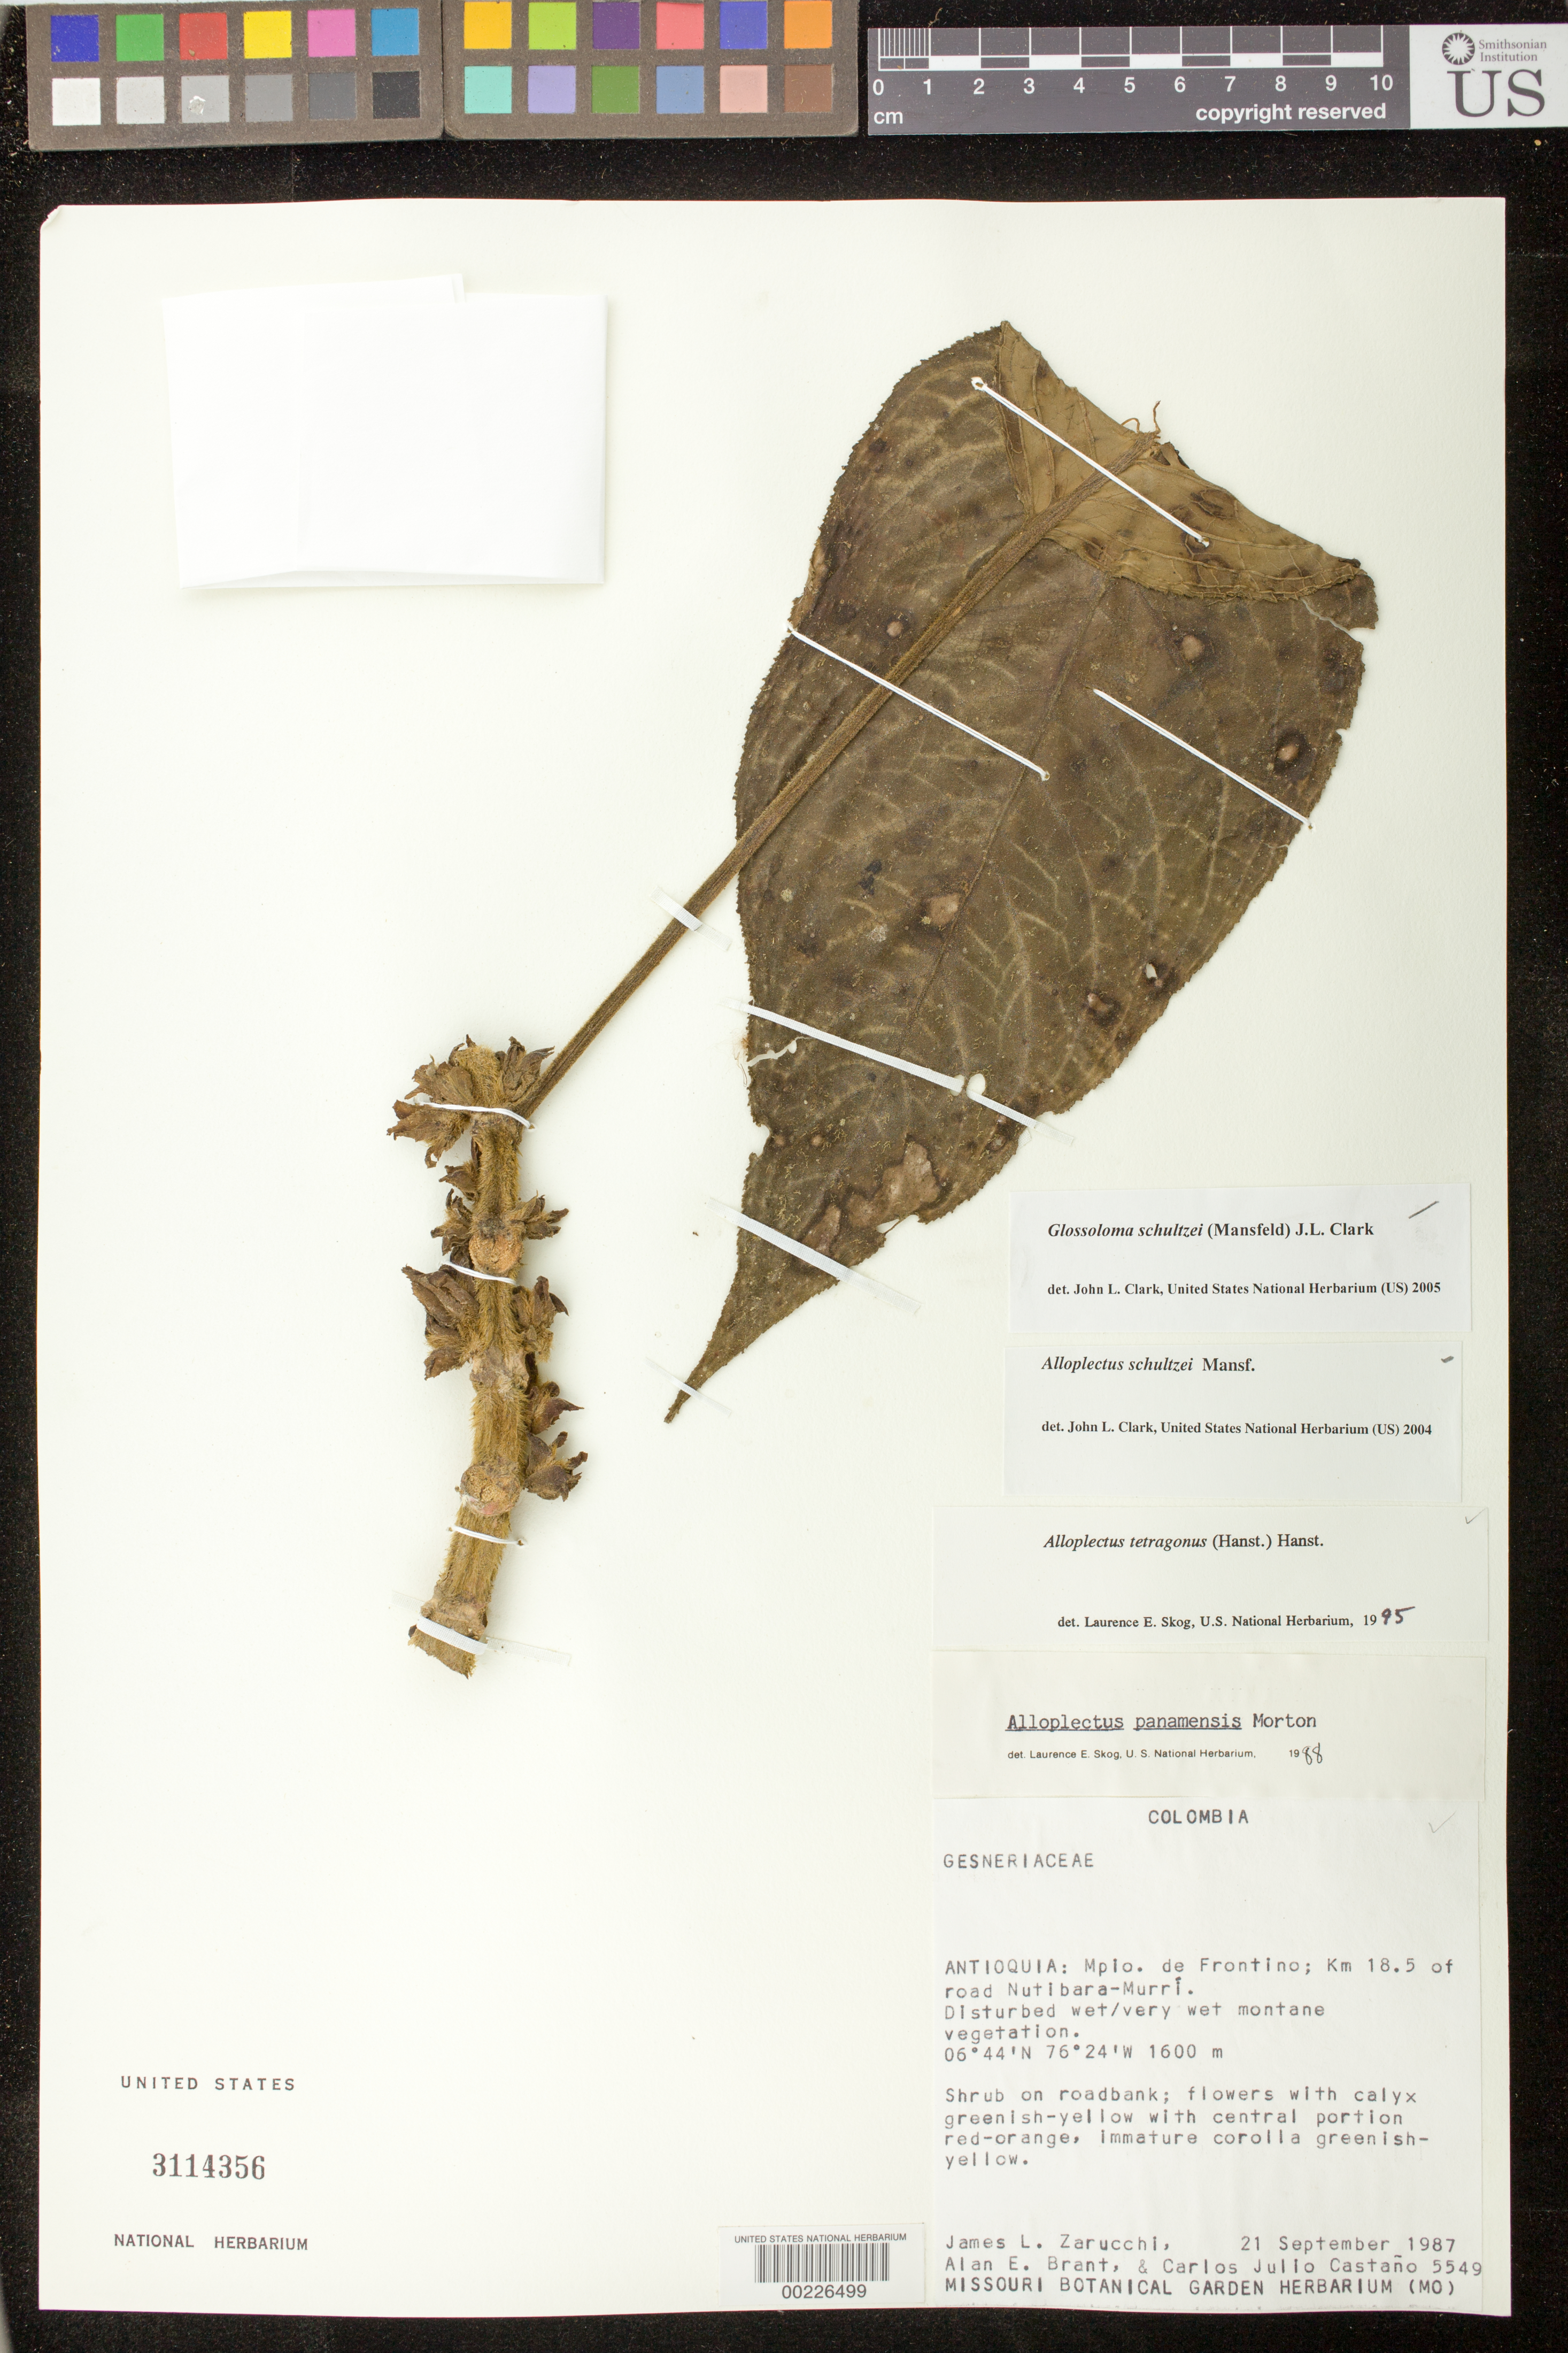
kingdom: Plantae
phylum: Tracheophyta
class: Magnoliopsida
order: Lamiales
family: Gesneriaceae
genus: Glossoloma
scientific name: Glossoloma schultzei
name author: (Mansf.) J.L. Clark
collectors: J. L. Zarucchi, A. Brant & C. Castaño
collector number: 5549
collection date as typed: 21 Sep 1987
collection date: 1987-09-21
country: Colombia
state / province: Antioquia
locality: Mpio. de Frontino; km 18.5 of road Nutibara - Murrí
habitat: Disturbed wet/very wet montane vegetation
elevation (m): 1600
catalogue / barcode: US 3114356